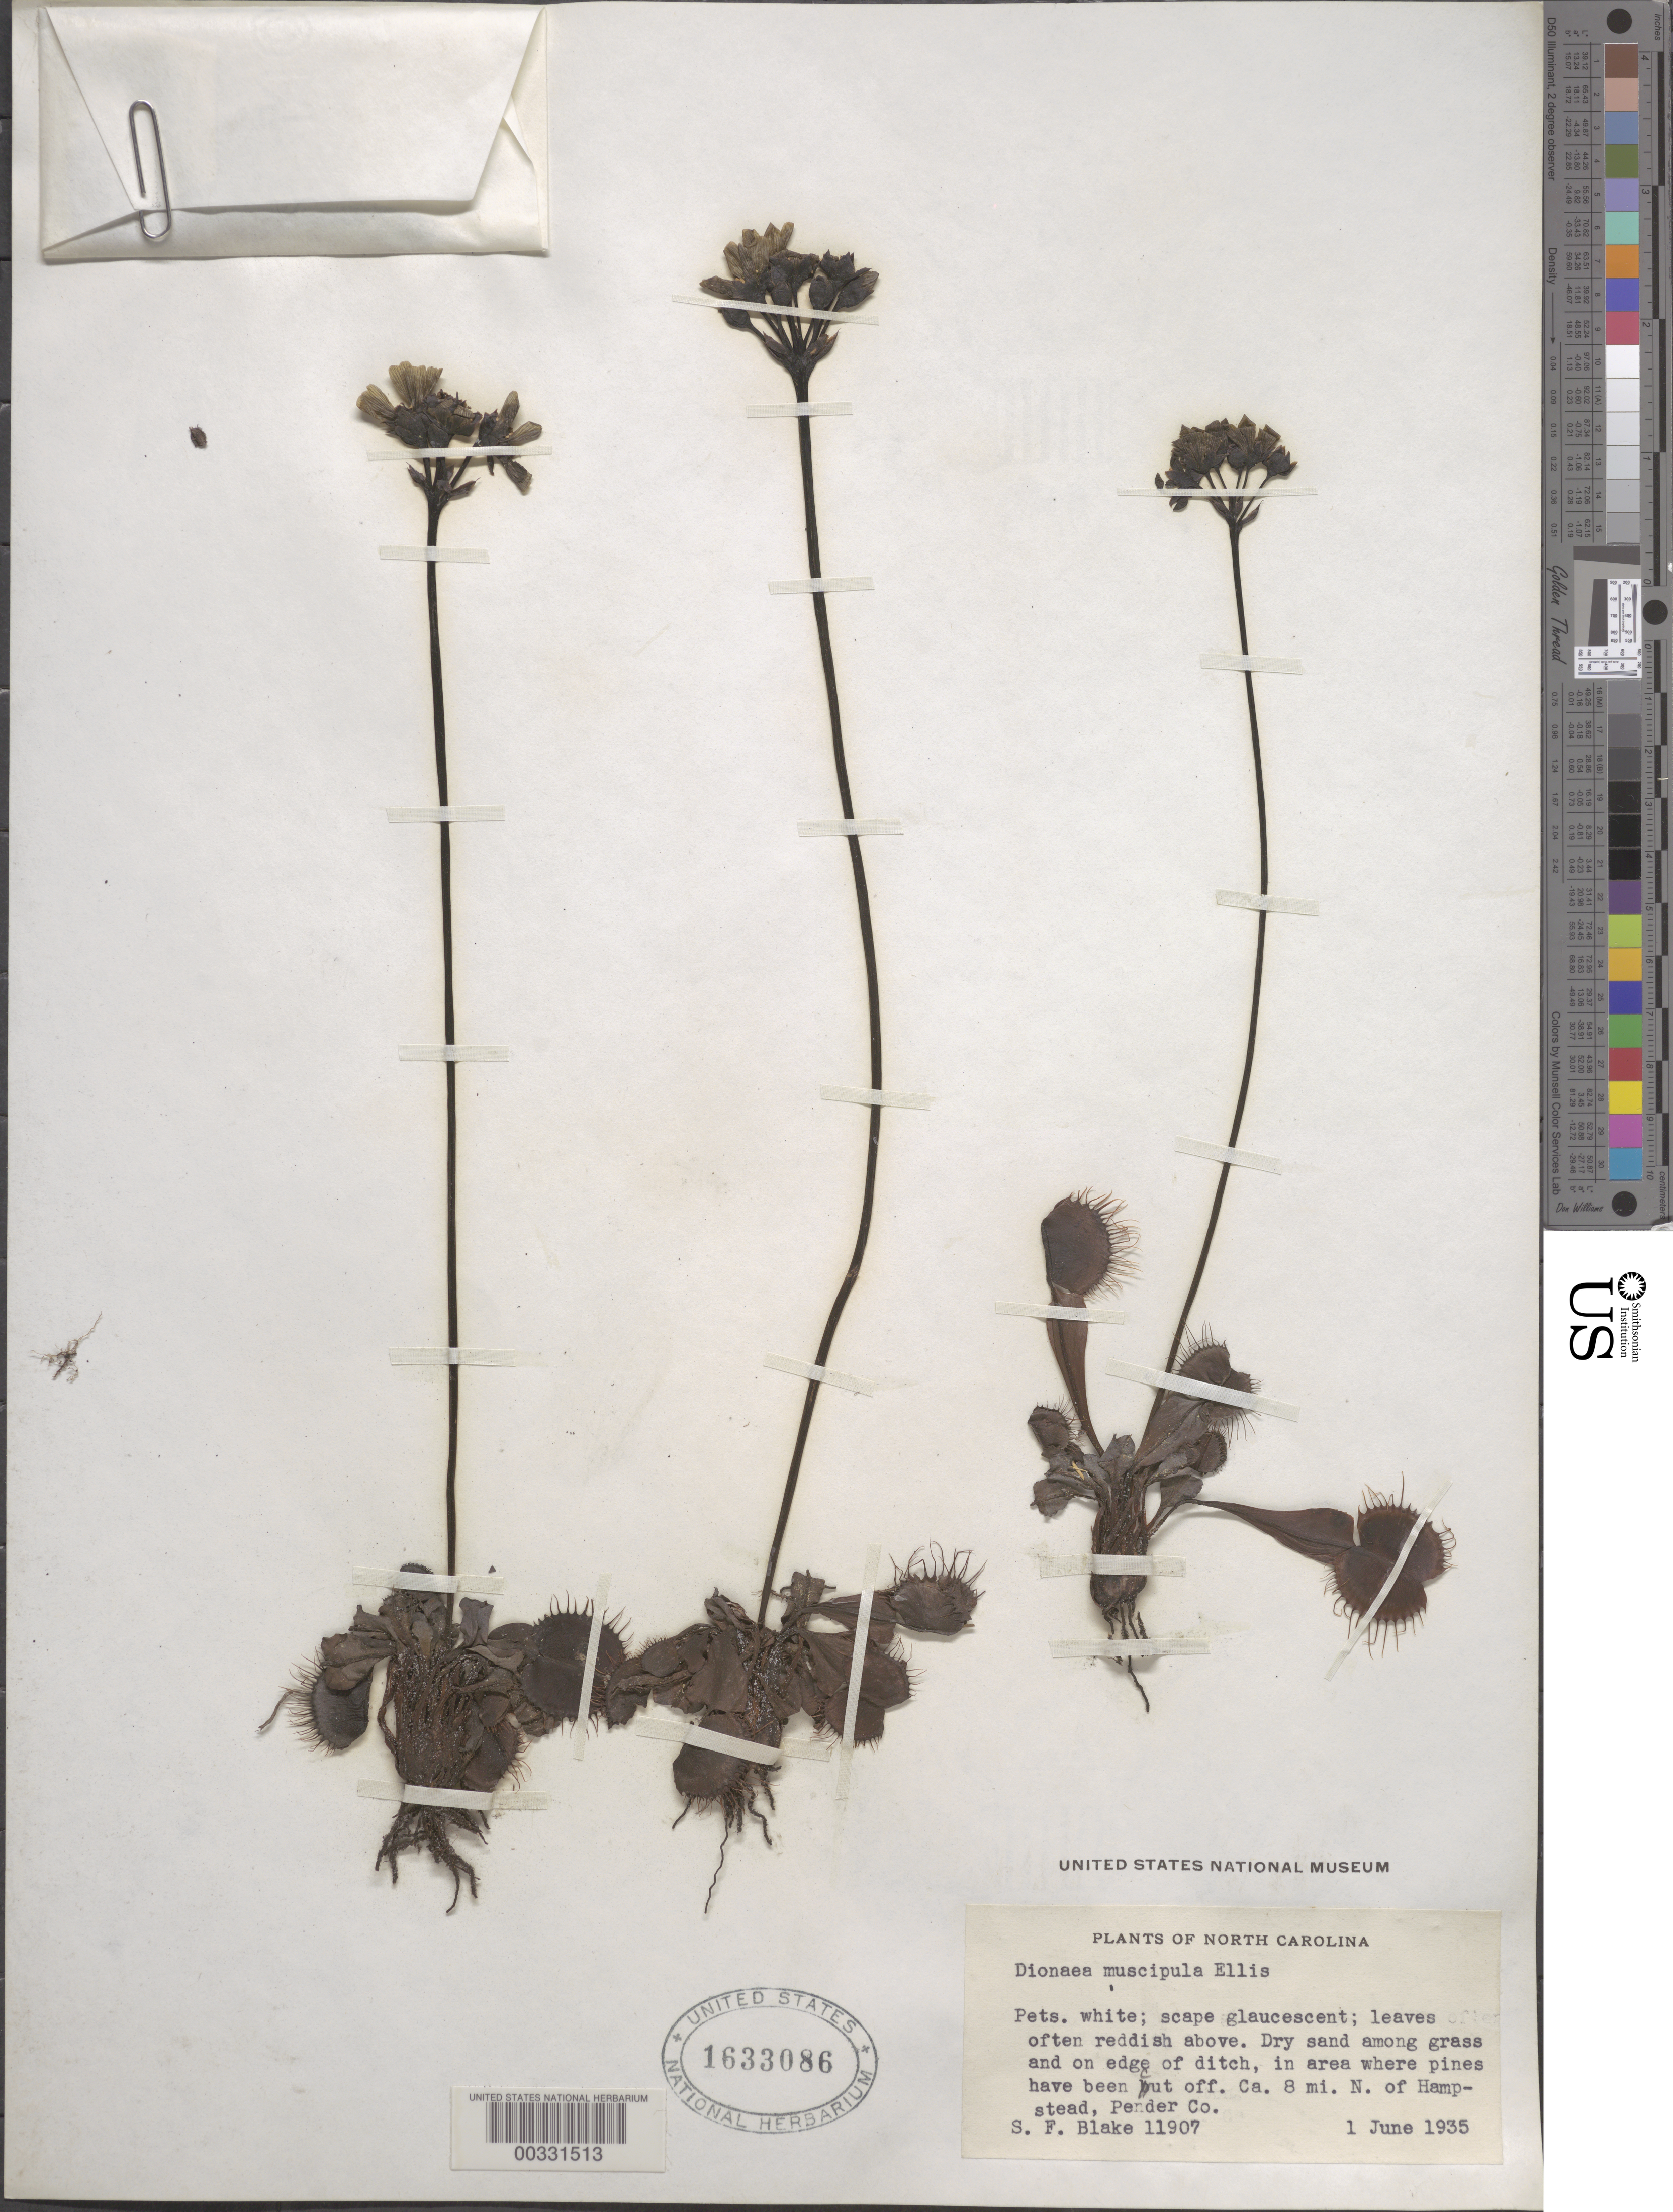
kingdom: Plantae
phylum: Tracheophyta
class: Magnoliopsida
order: Caryophyllales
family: Droseraceae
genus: Dionaea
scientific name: Dionaea muscipula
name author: J. Ellis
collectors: S. Blake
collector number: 11907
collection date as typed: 01 Jun 1935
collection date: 1935-06-01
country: United States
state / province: North Carolina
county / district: Pender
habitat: Dry sand among grass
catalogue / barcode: US 1633086